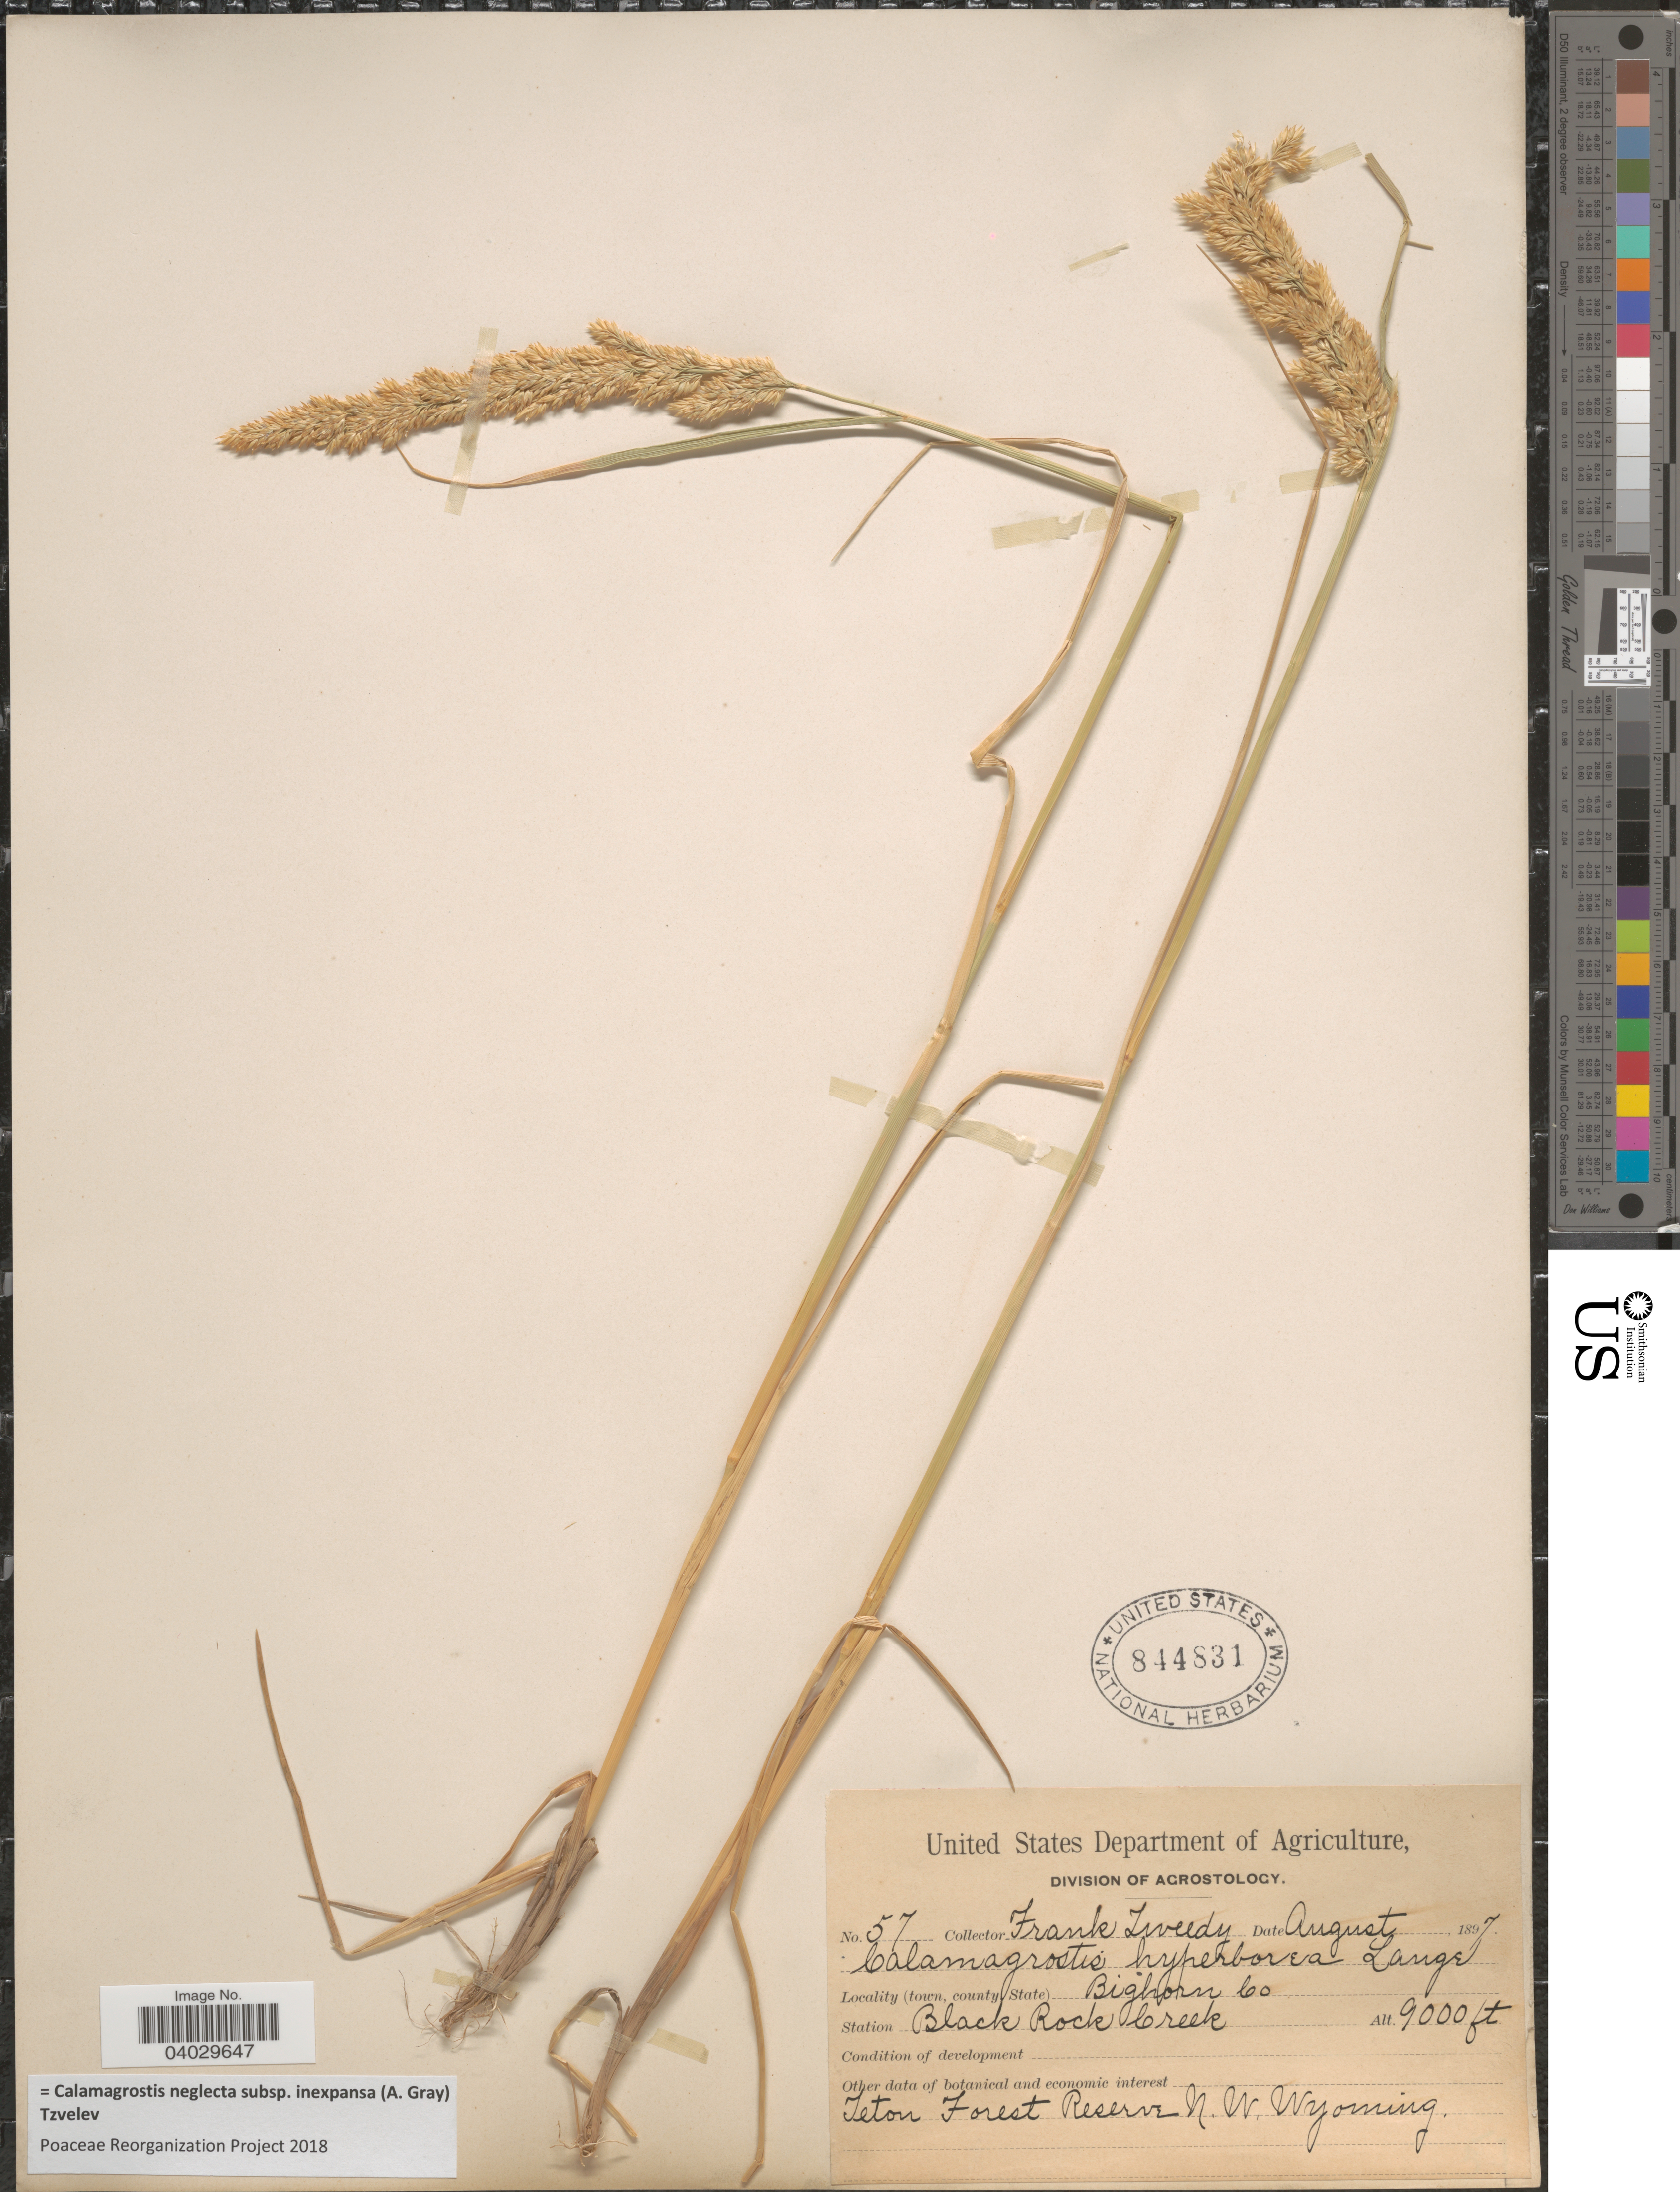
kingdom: Plantae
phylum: Tracheophyta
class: Liliopsida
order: Poales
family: Poaceae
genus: Calamagrostis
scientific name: Calamagrostis neglecta subsp. inexpansa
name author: (A. Gray) Tzvelev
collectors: F. Tweedy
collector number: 57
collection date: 1897-08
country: United States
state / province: Wyoming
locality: Bighorn Co. Station Black Rock Creek. Teton Forest Reserve N.W. Wyoming.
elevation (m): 2743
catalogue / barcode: US 844831